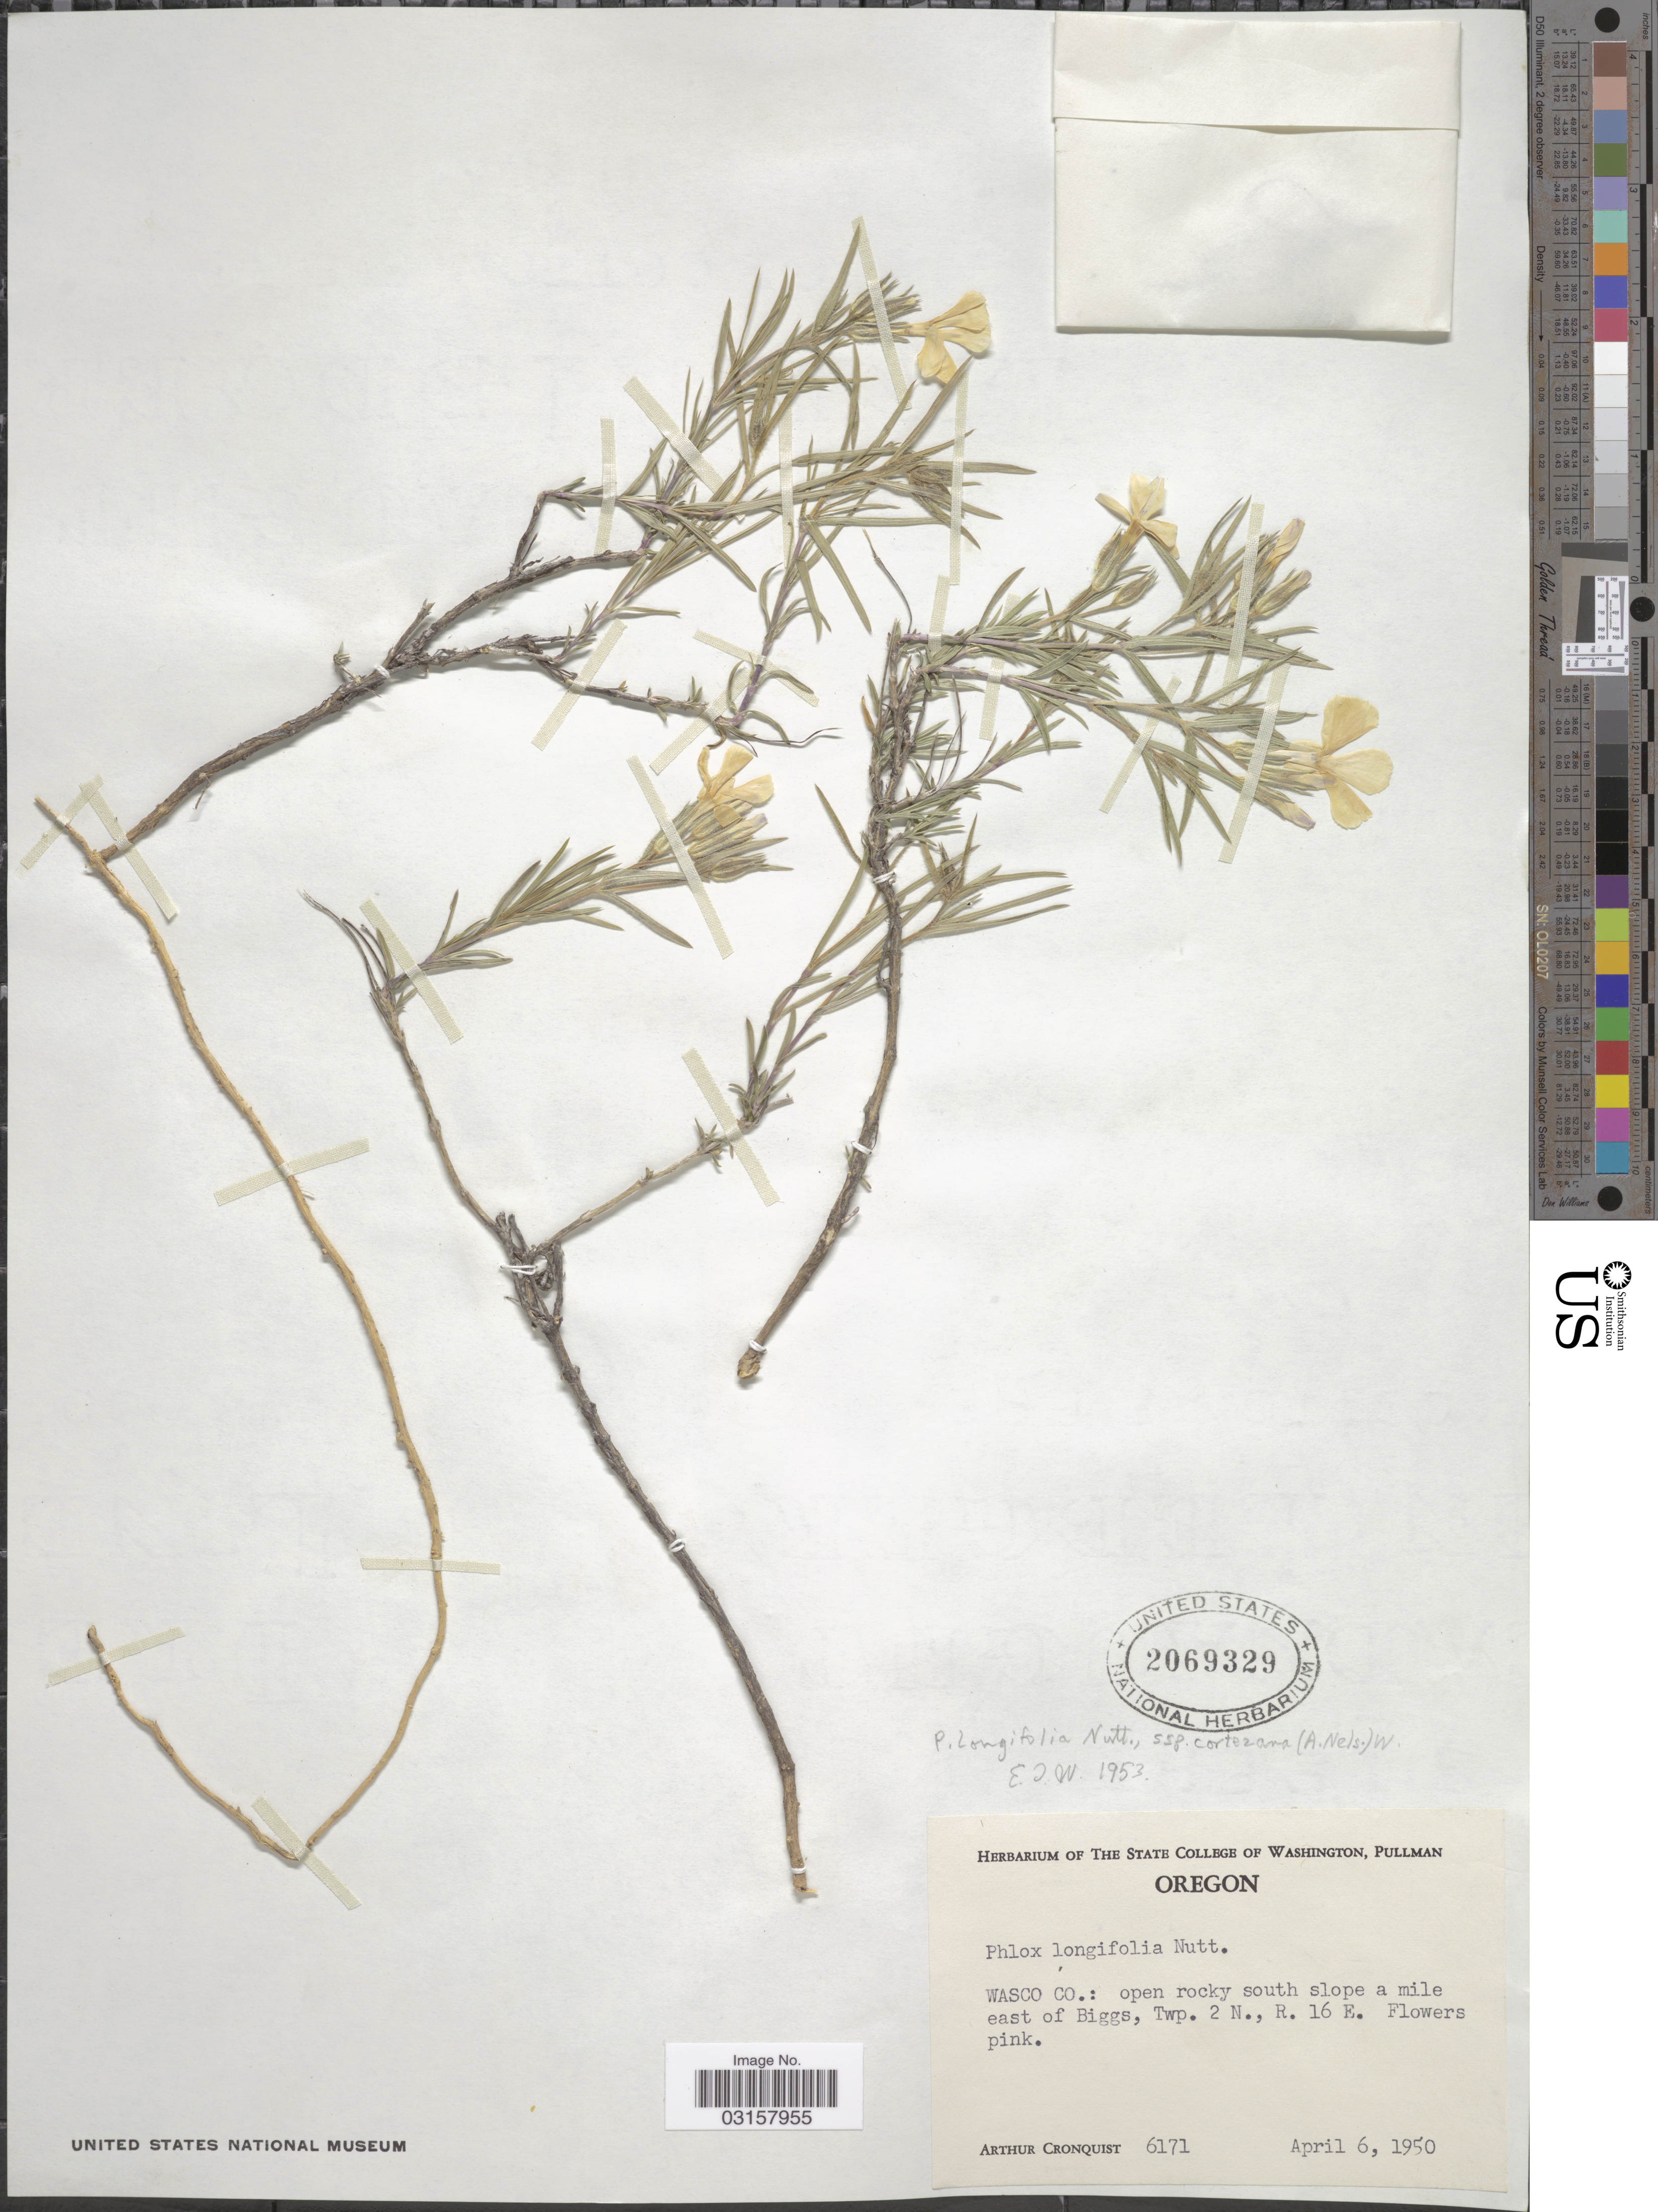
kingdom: Plantae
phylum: Tracheophyta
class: Magnoliopsida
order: Ericales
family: Polemoniaceae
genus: Phlox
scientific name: Phlox longifolia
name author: Nutt.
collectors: A. J. Cronquist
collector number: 6171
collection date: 1950-04-06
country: United States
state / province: Oregon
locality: Waso Co.: open rocky south slope a mile east of Biggs, Twp. 2 N., R. 16 E.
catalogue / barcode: US 2069329